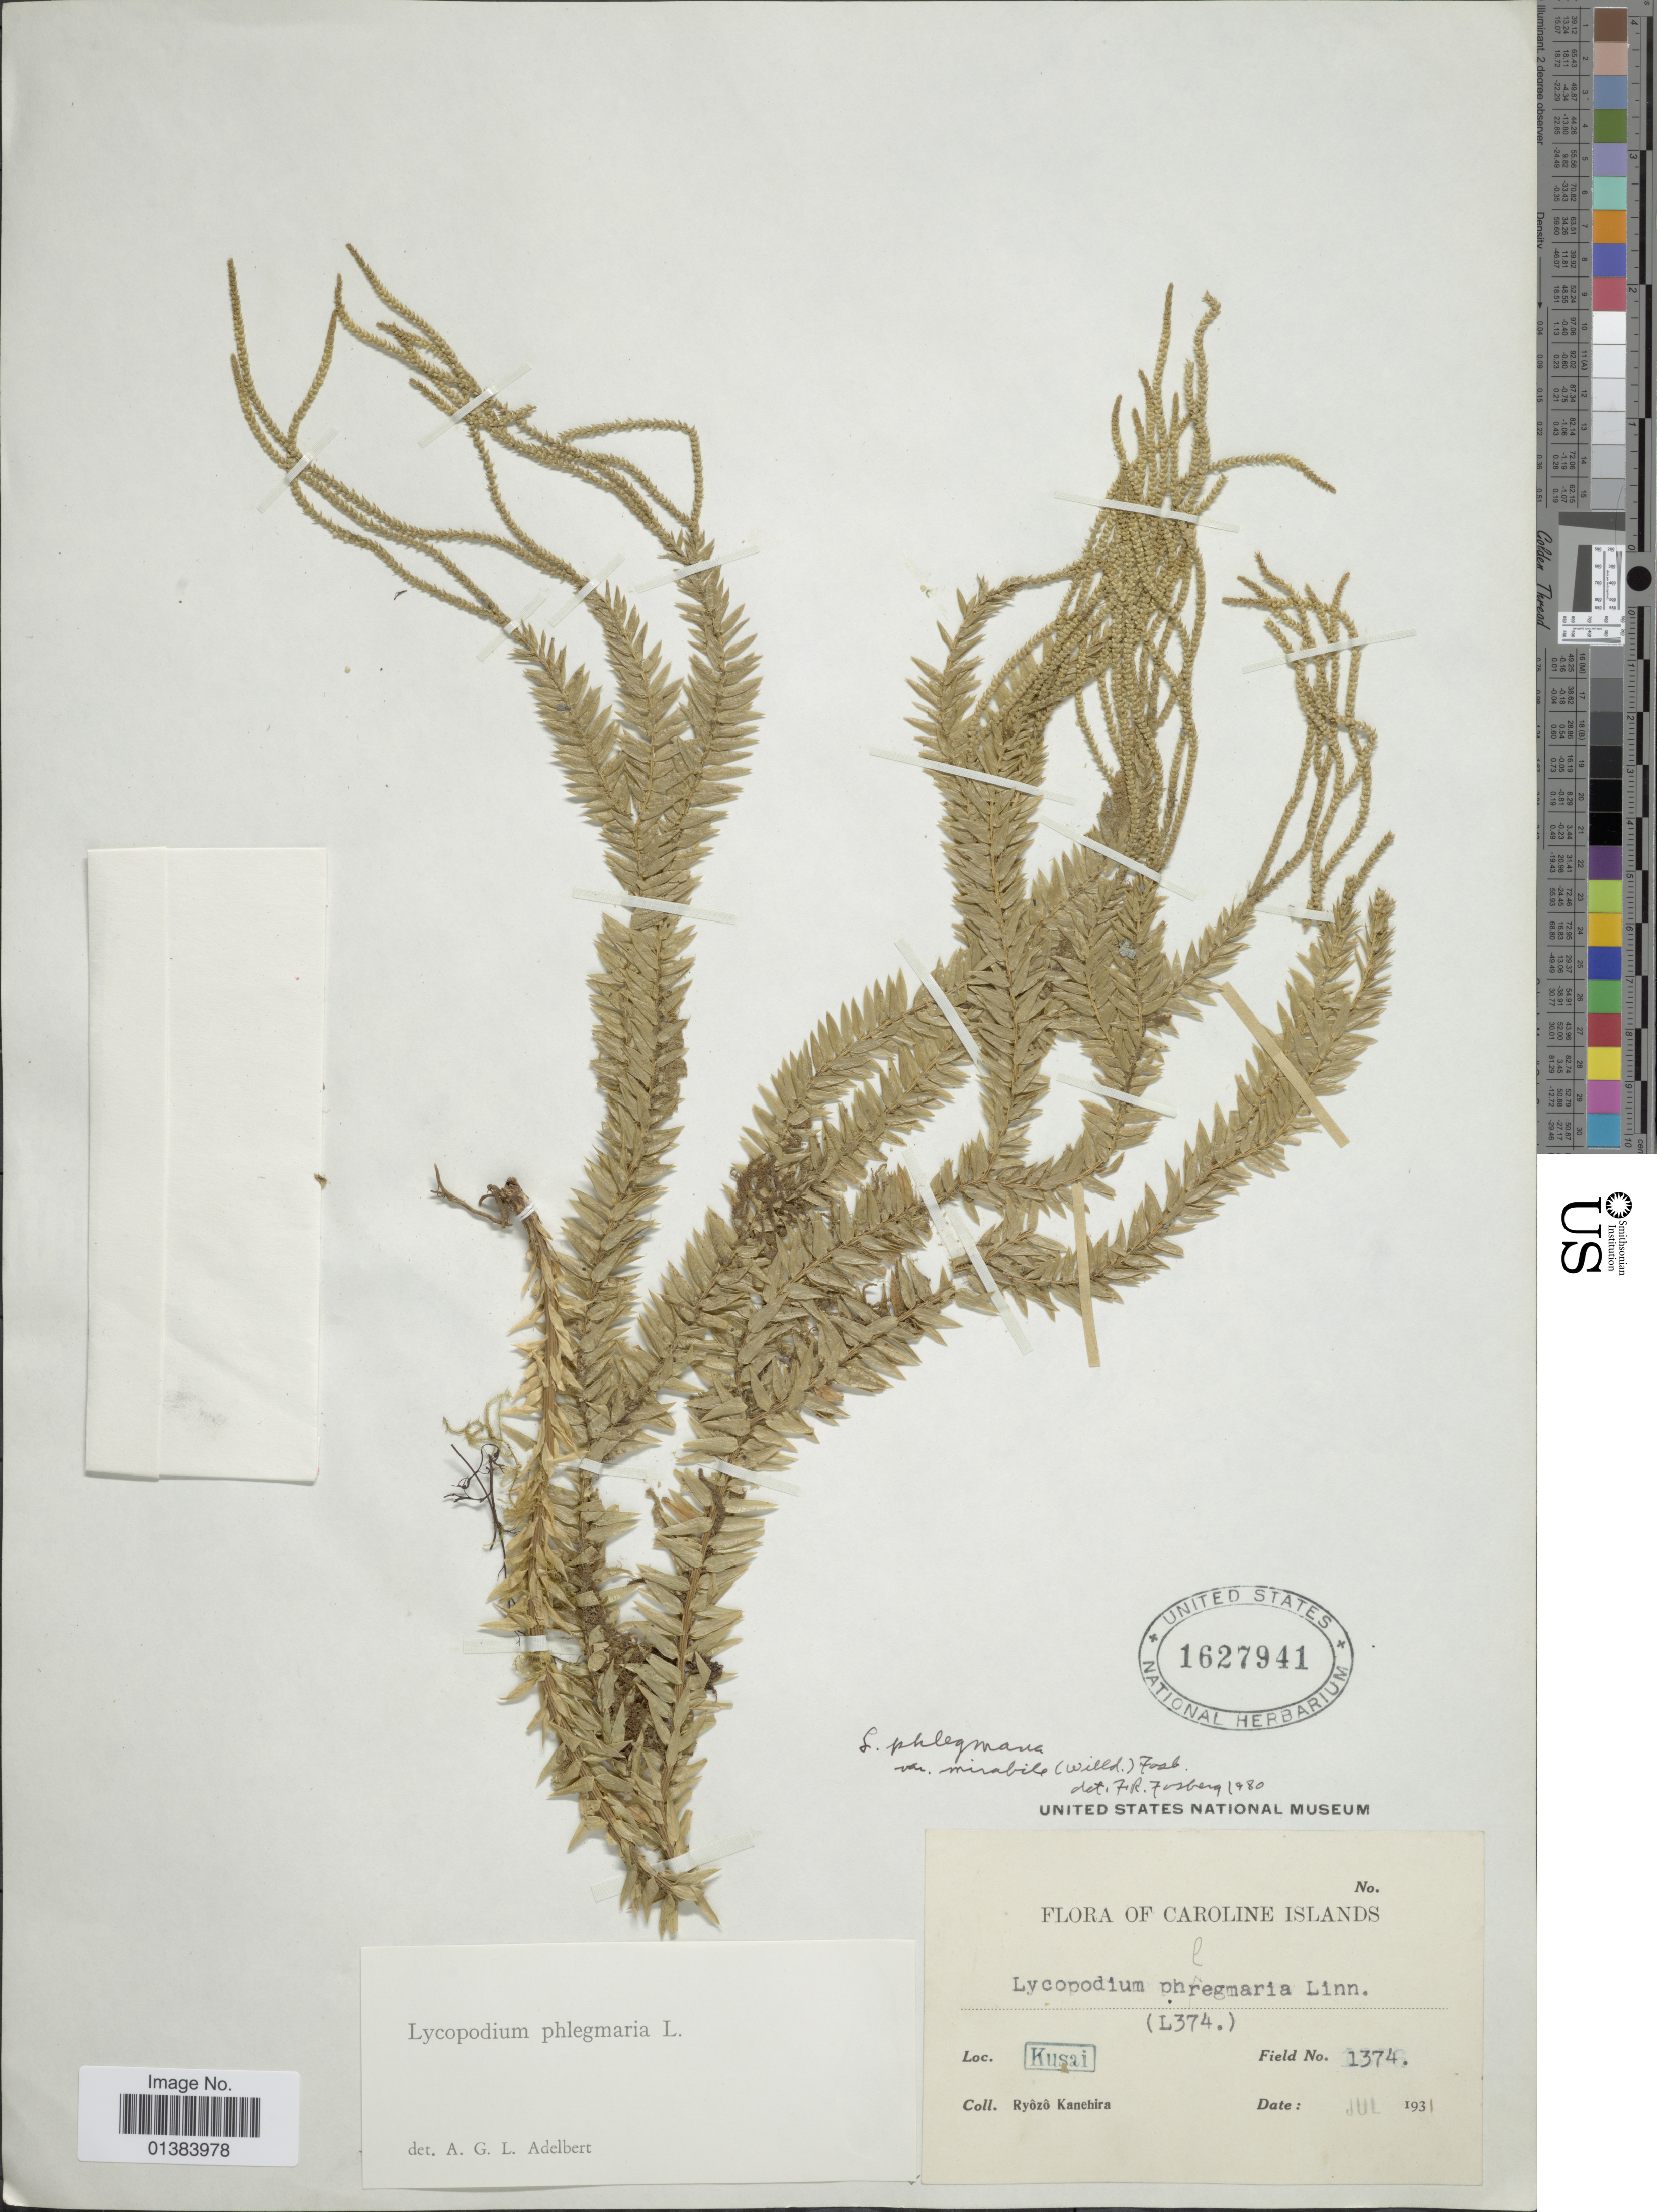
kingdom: Plantae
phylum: Tracheophyta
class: Lycopodiopsida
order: Lycopodiales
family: Lycopodiaceae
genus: Phlegmariurus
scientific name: Phlegmariurus mirabilis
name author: (Willd.) A. R. Field & Testo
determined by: Field, A. R.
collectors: R. Kanehira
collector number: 1374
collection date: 1931-07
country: Micronesia, Federated States of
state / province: Kosrae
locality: Caroline Islands, Kusai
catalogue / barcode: US 1627941